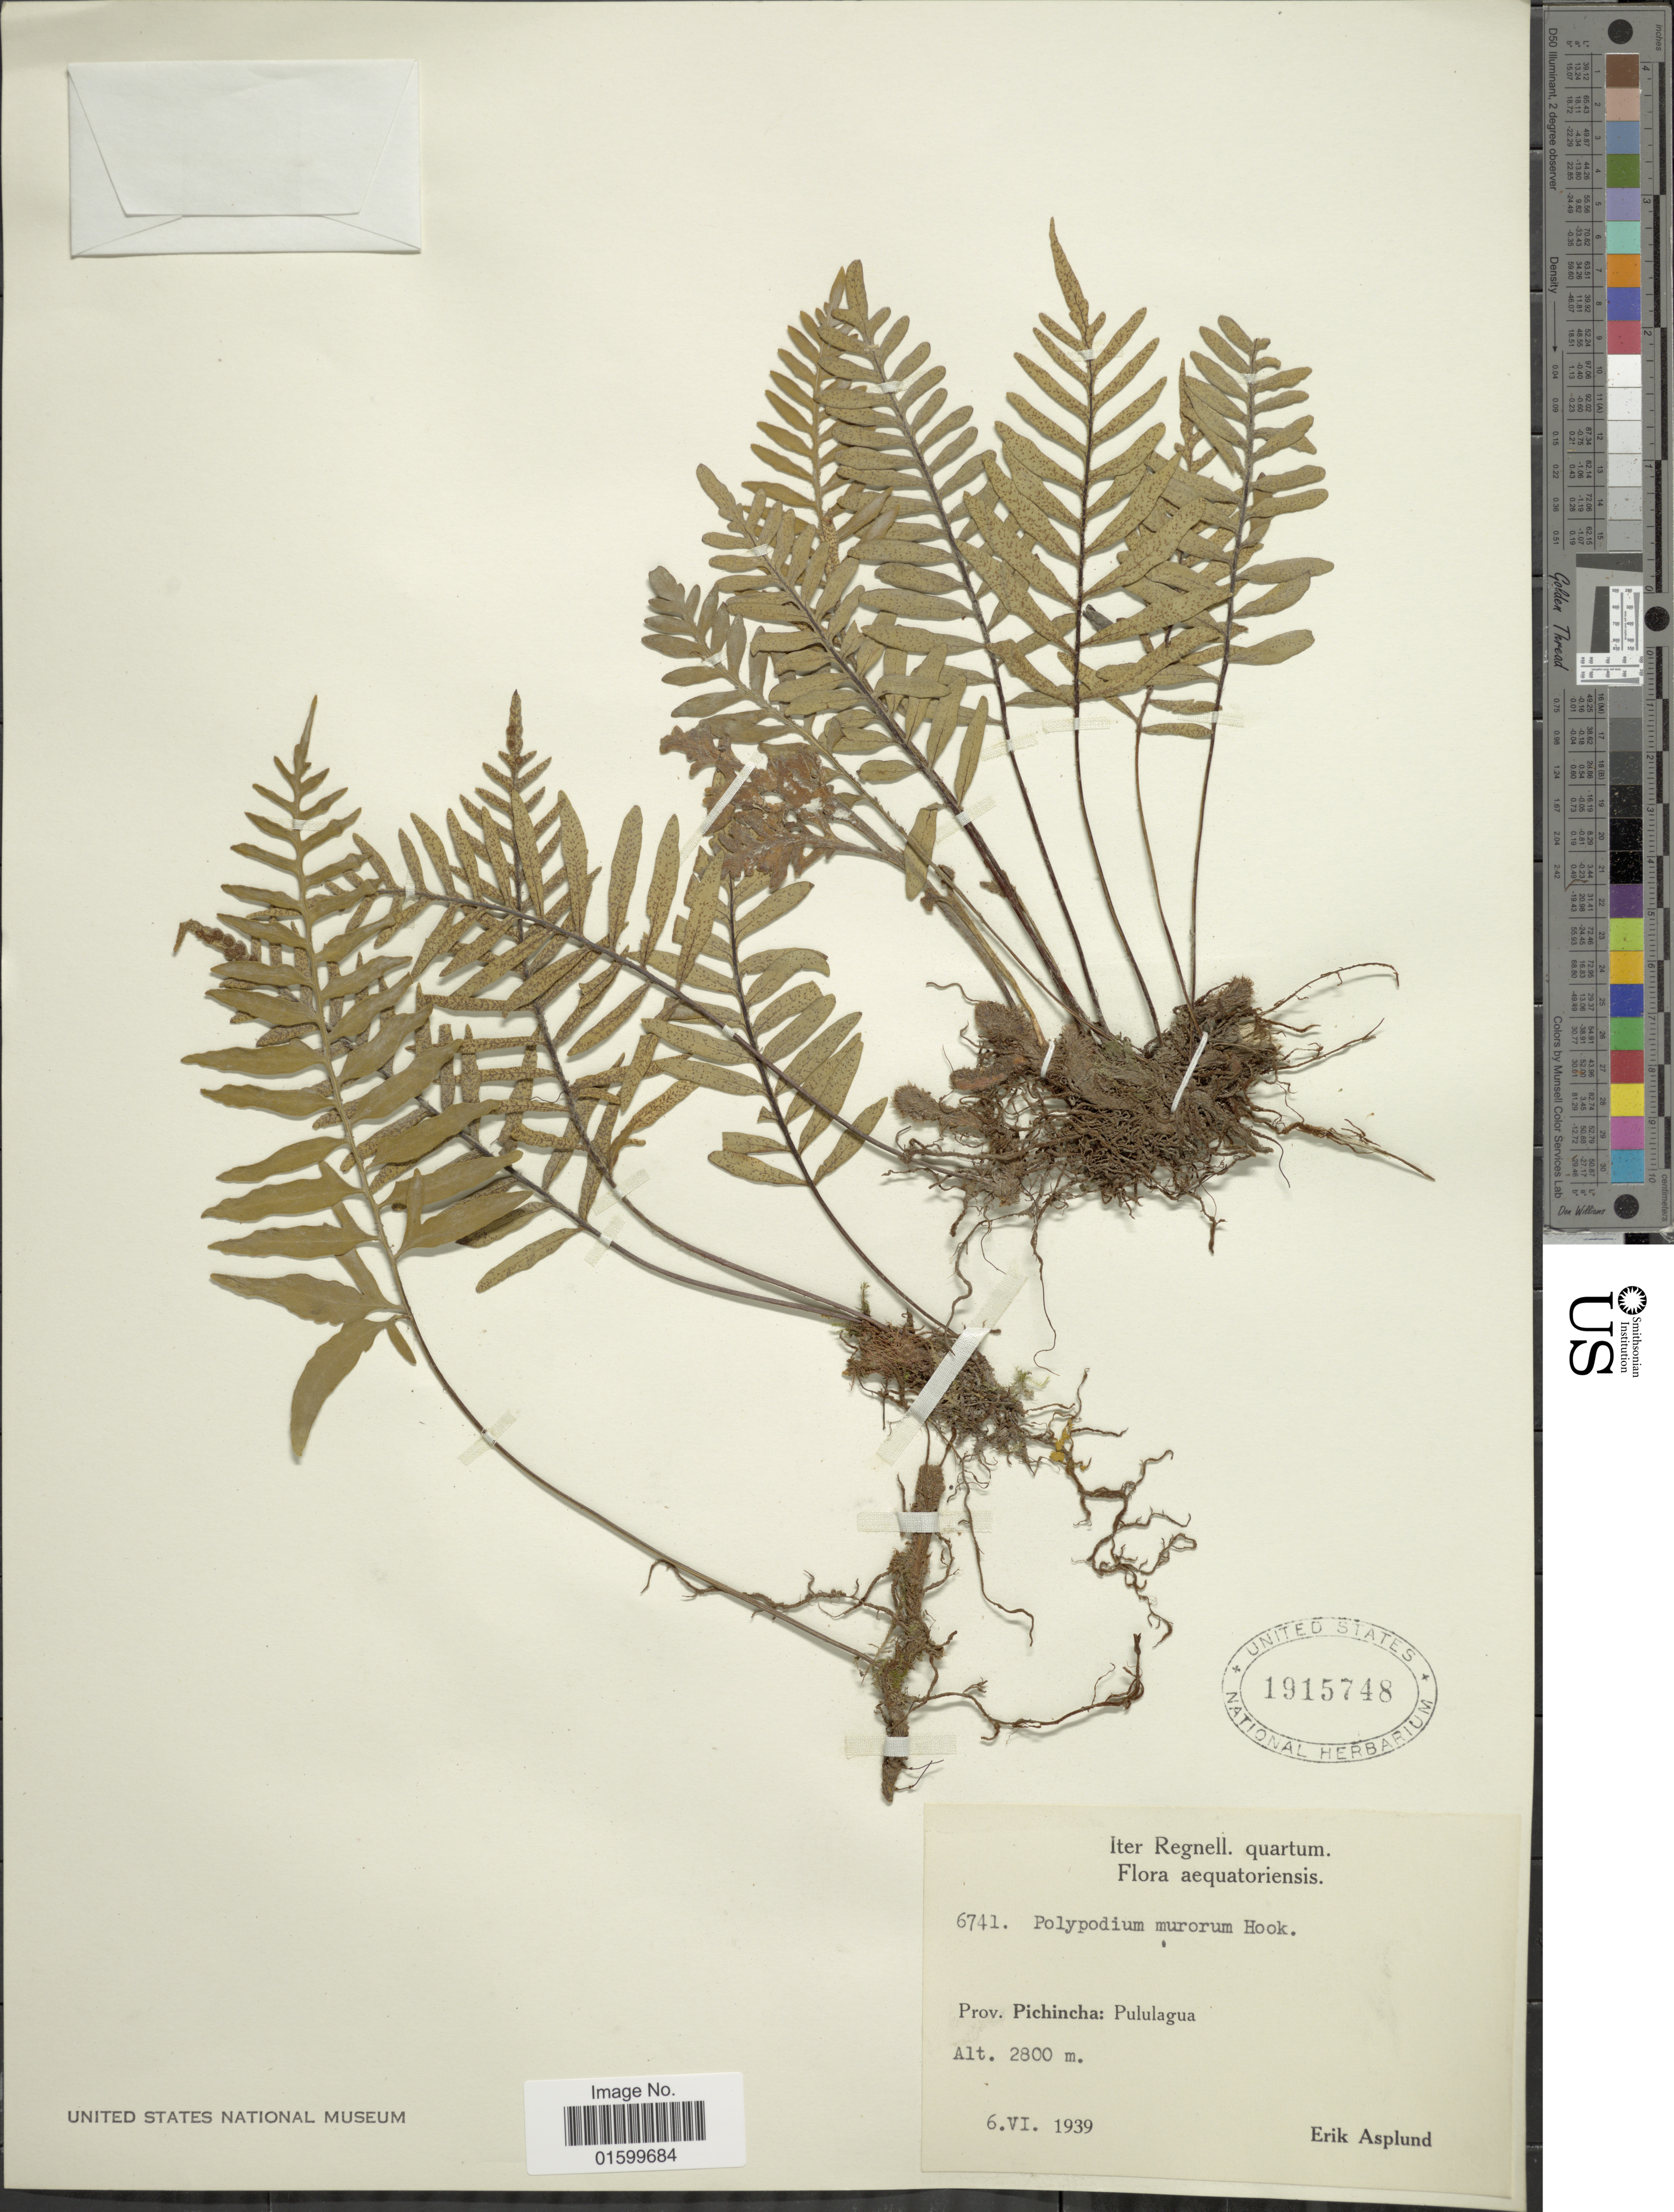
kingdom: Plantae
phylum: Tracheophyta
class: Polypodiopsida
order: Polypodiales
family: Polypodiaceae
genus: Pleopeltis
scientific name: Pleopeltis murorum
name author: (Hook.) A.R. Sm. & Tejero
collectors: E. Asplund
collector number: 6741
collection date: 1939-06-06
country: Ecuador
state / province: Pichincha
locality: Aequatoriensis, Prov. Pichincha: Pululagua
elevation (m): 2800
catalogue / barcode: US 1915748